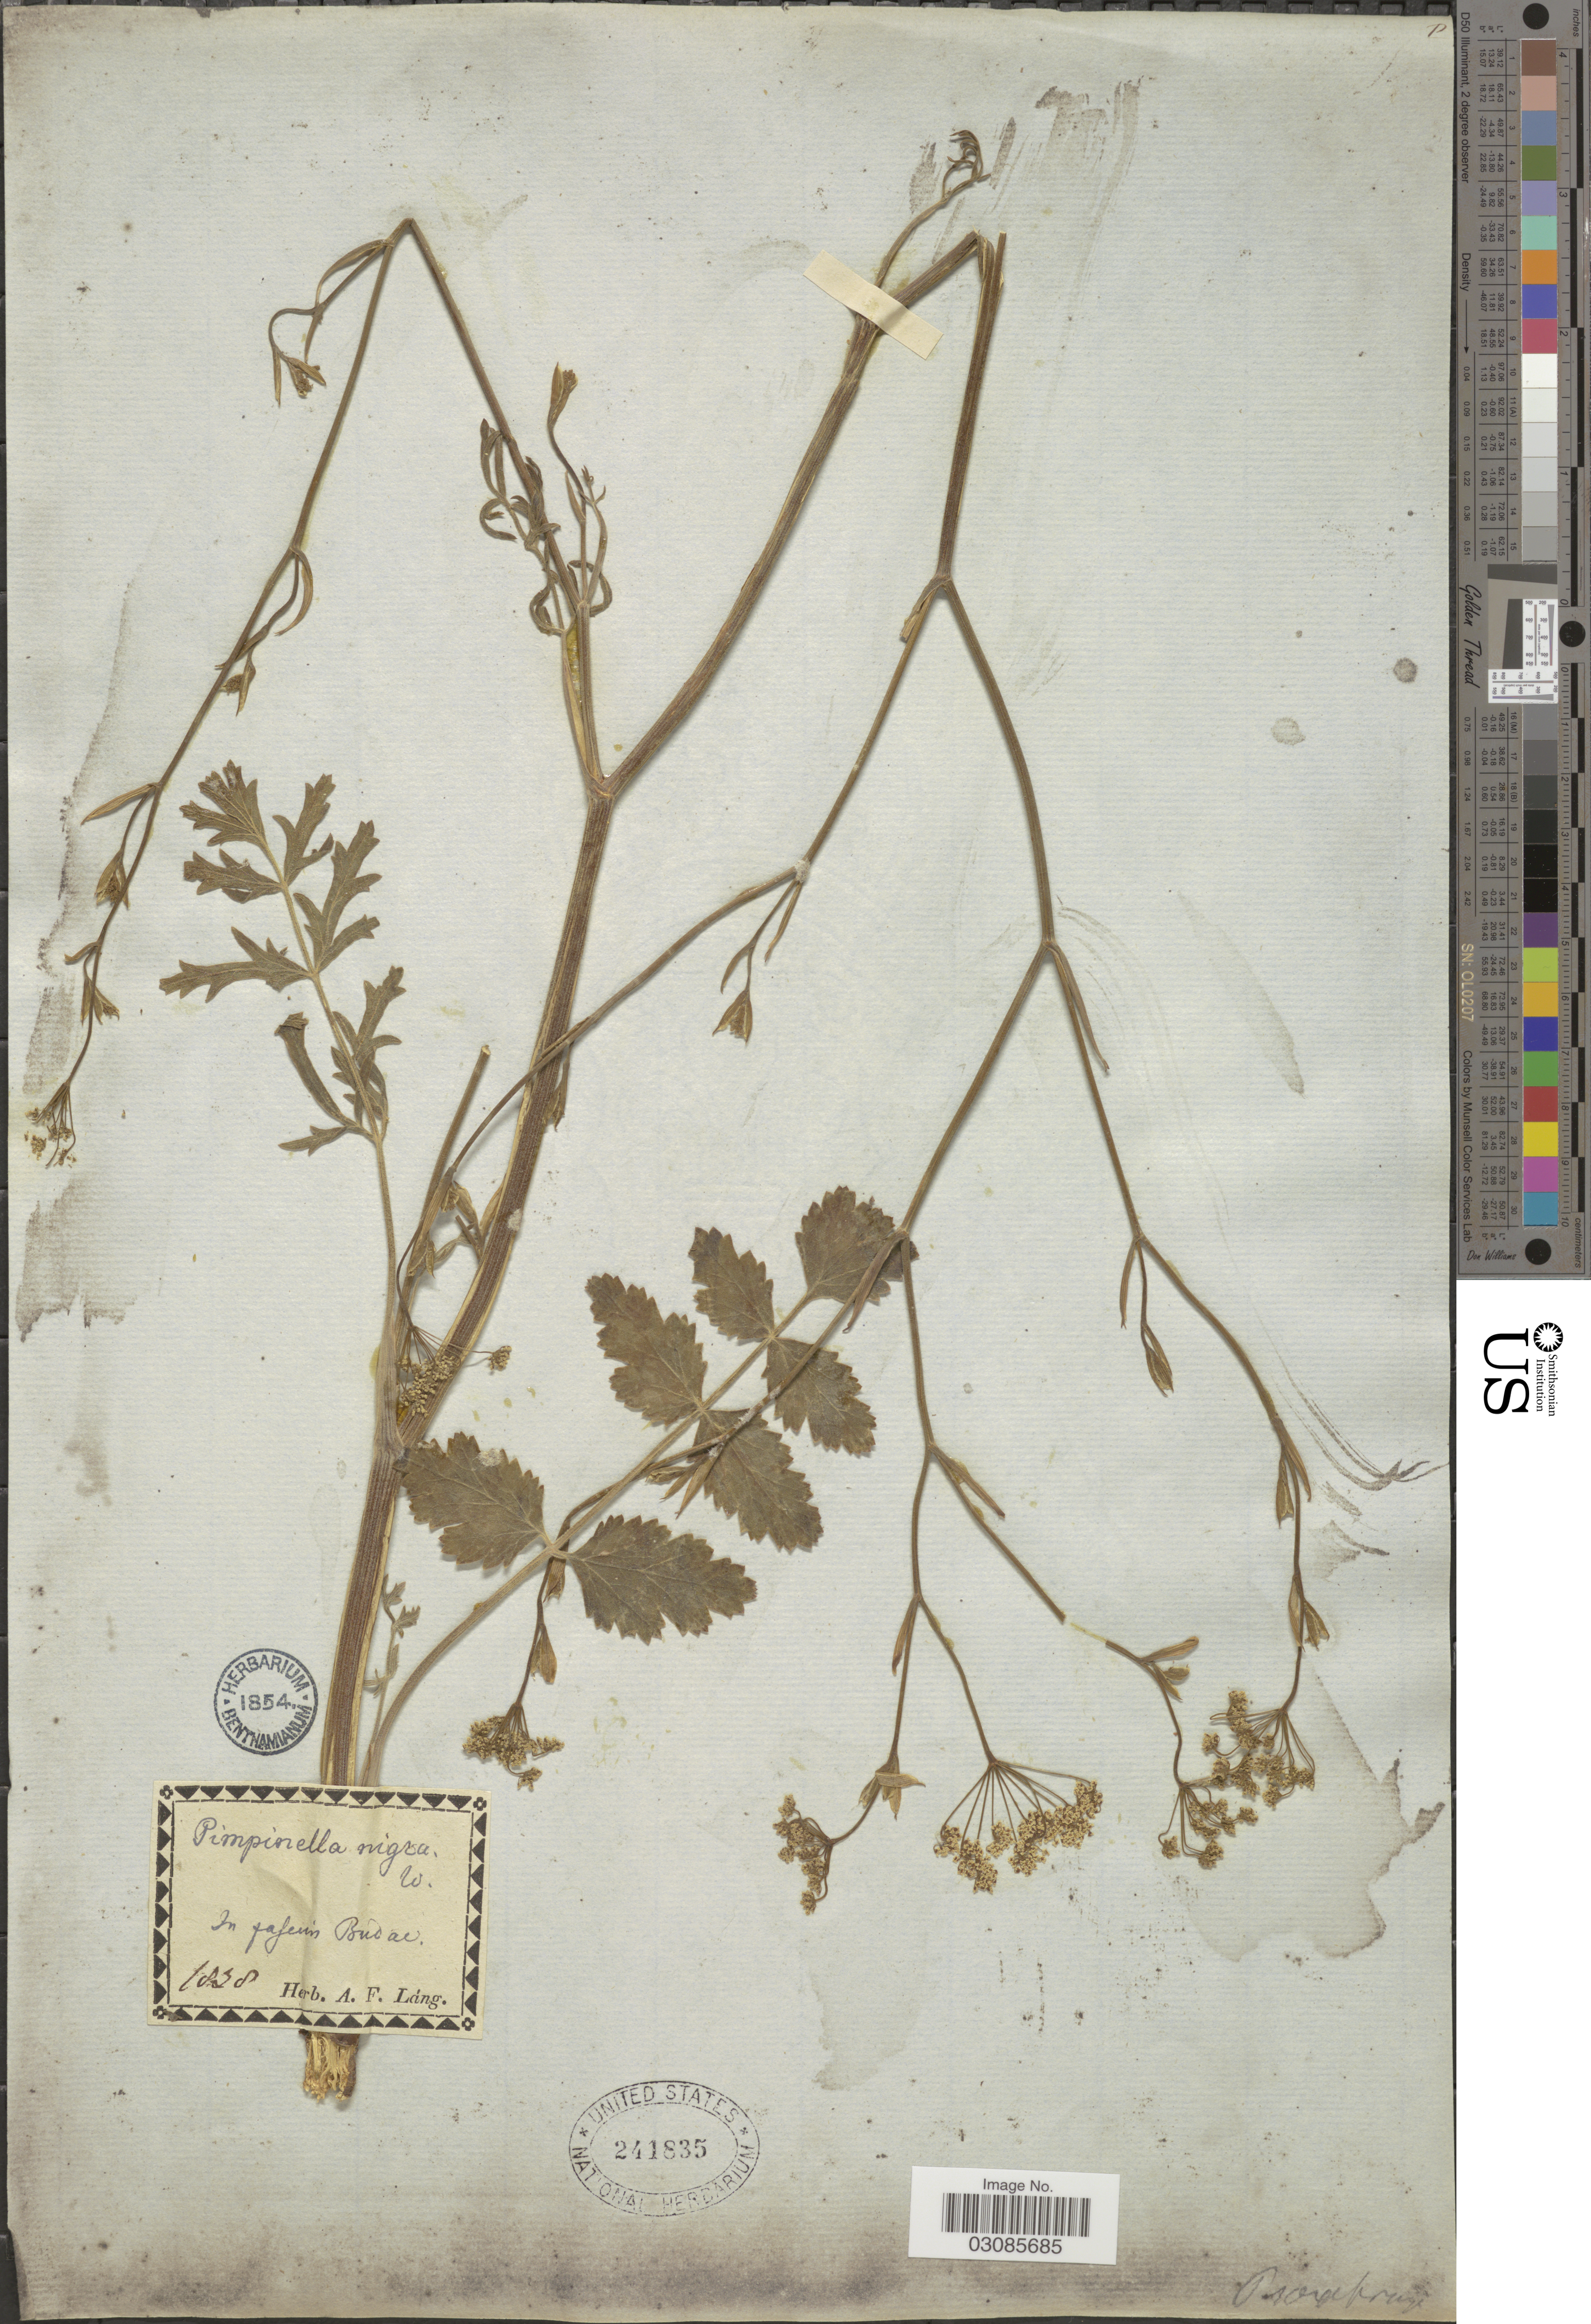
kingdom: Plantae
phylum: Tracheophyta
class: Magnoliopsida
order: Apiales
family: Apiaceae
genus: Pimpinella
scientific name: Pimpinella nigra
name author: Mill.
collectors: Ex herb. A. F. Lang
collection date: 1828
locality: In pascuis Budae.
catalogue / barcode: US 241835